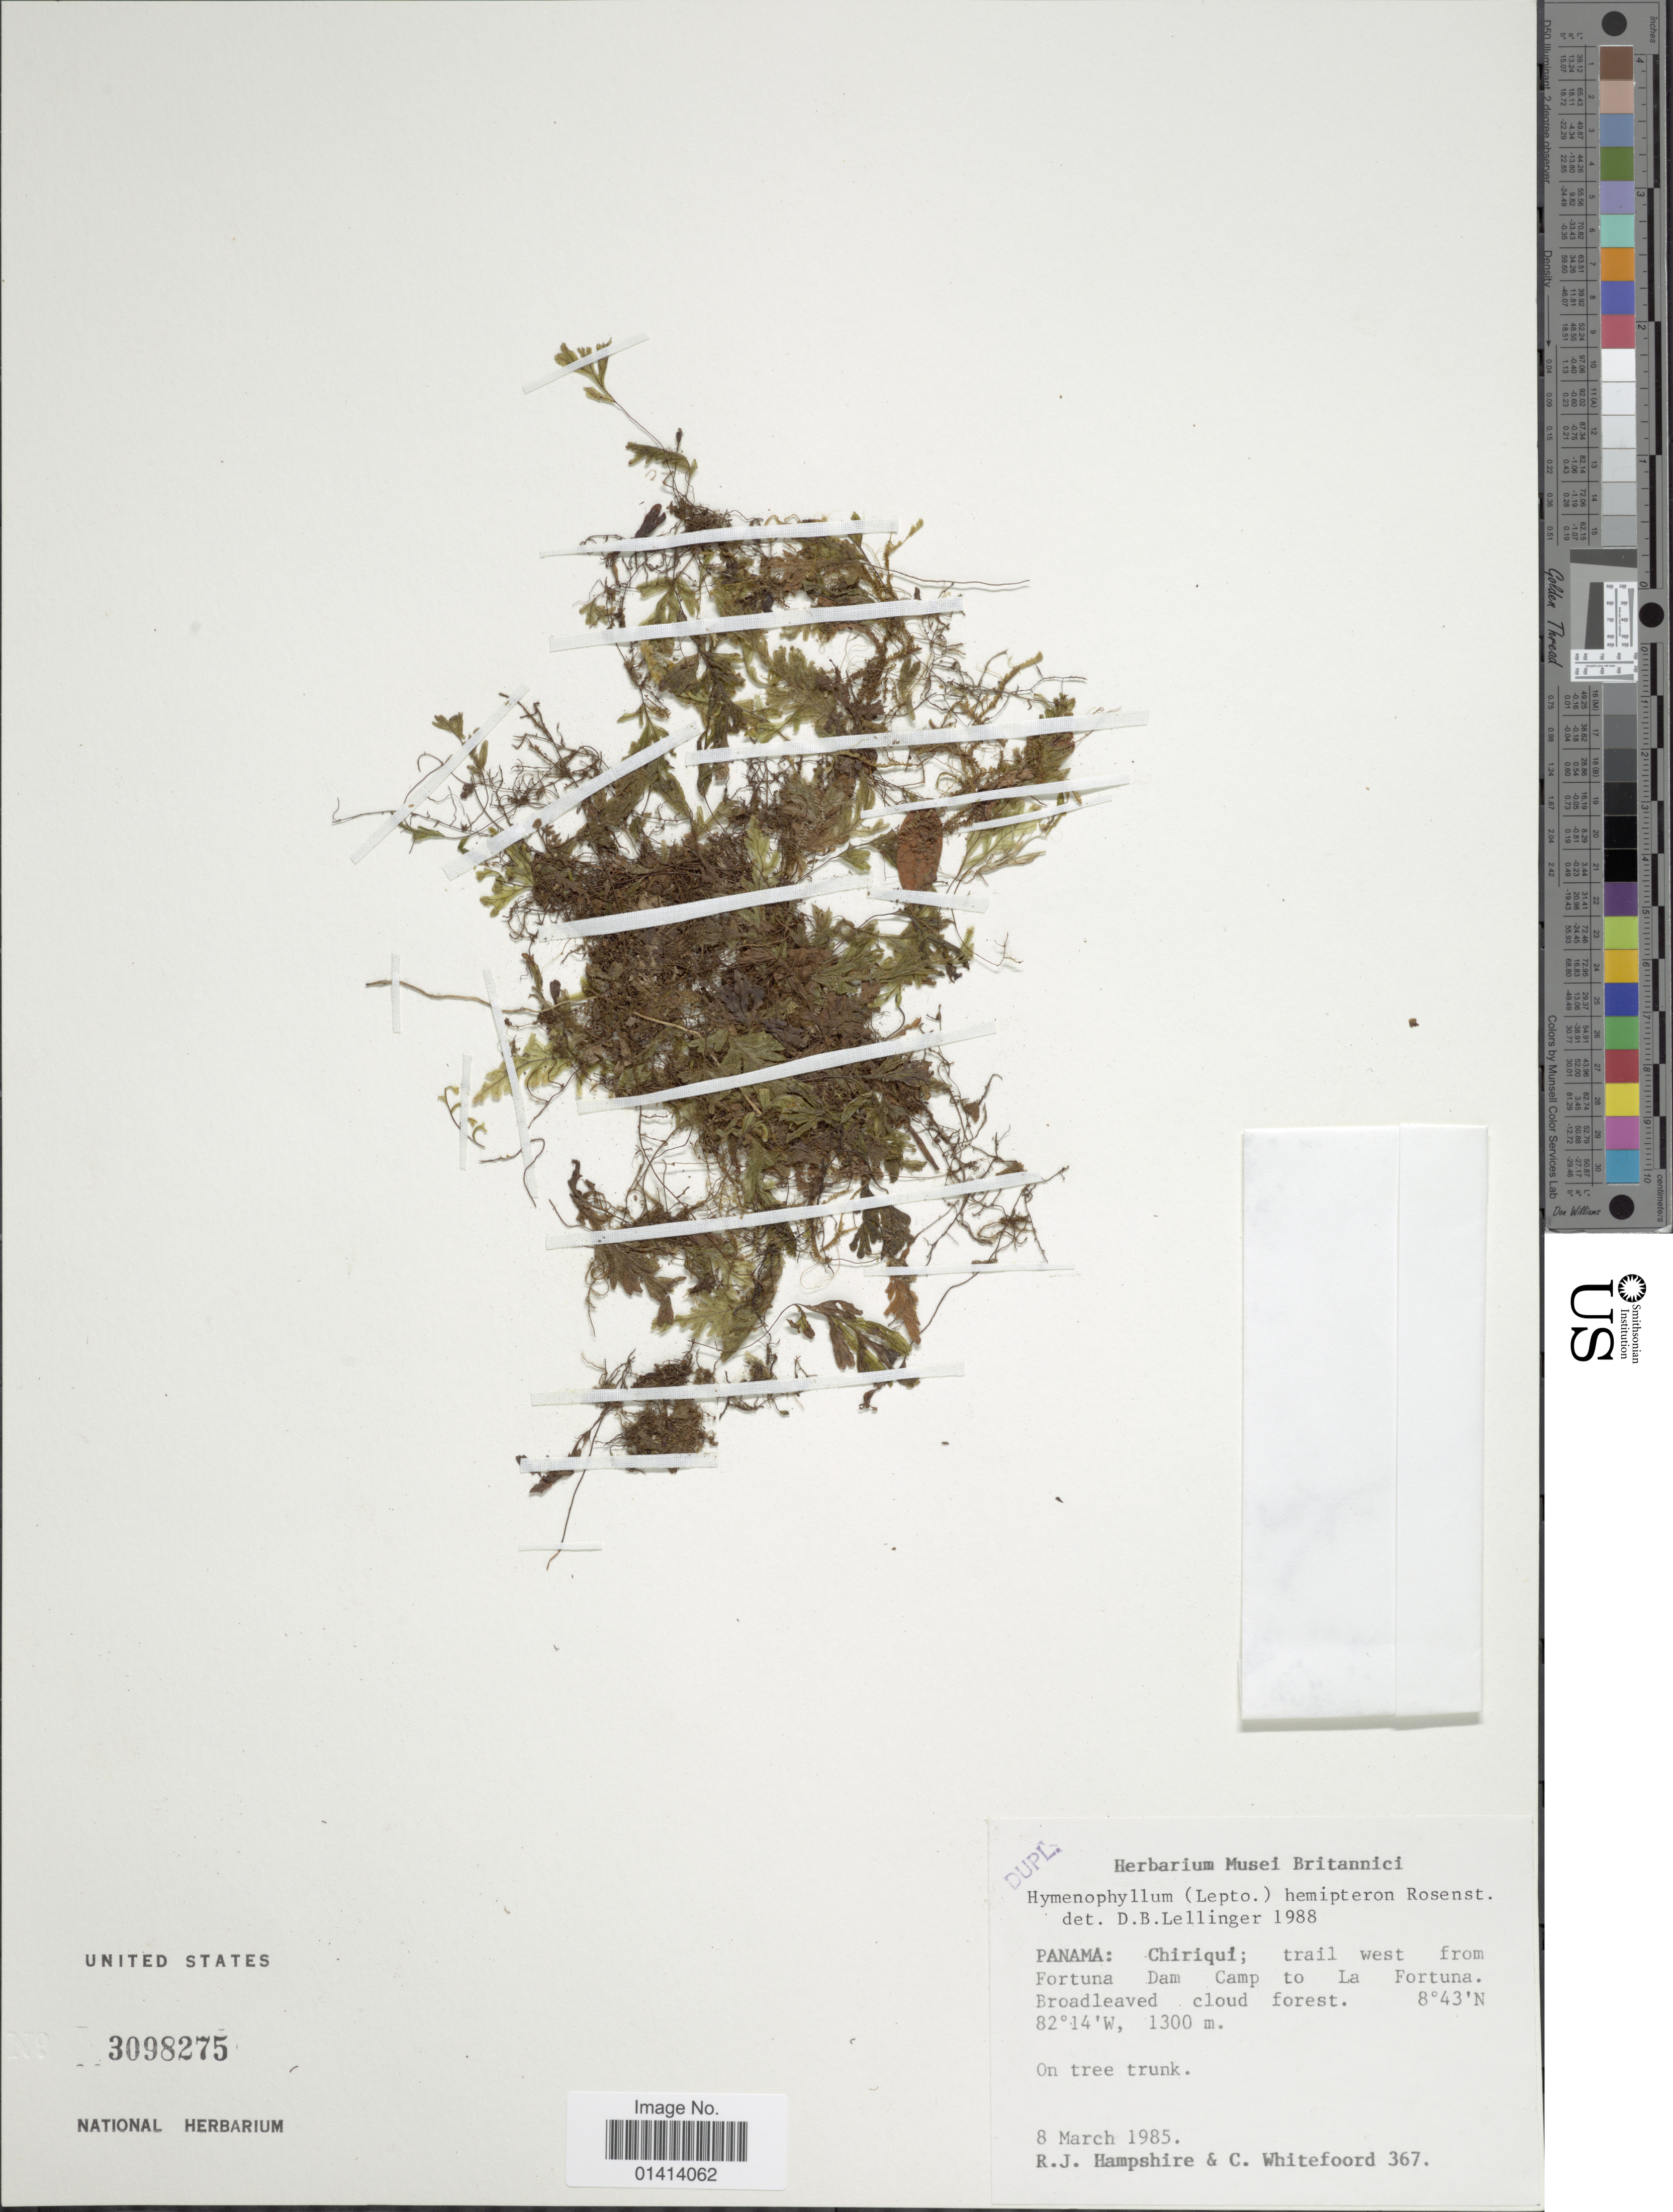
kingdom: Plantae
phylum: Tracheophyta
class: Polypodiopsida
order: Hymenophyllales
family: Hymenophyllaceae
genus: Hymenophyllum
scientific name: Hymenophyllum hemipteron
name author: Rosenst.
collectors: R. Hampshire & C. Whitefoord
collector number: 367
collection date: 1985-03-08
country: Panama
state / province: Chiriqui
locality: Trail west from Fortuna Dam Camp to La Fortuna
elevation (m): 1300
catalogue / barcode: US 3098275